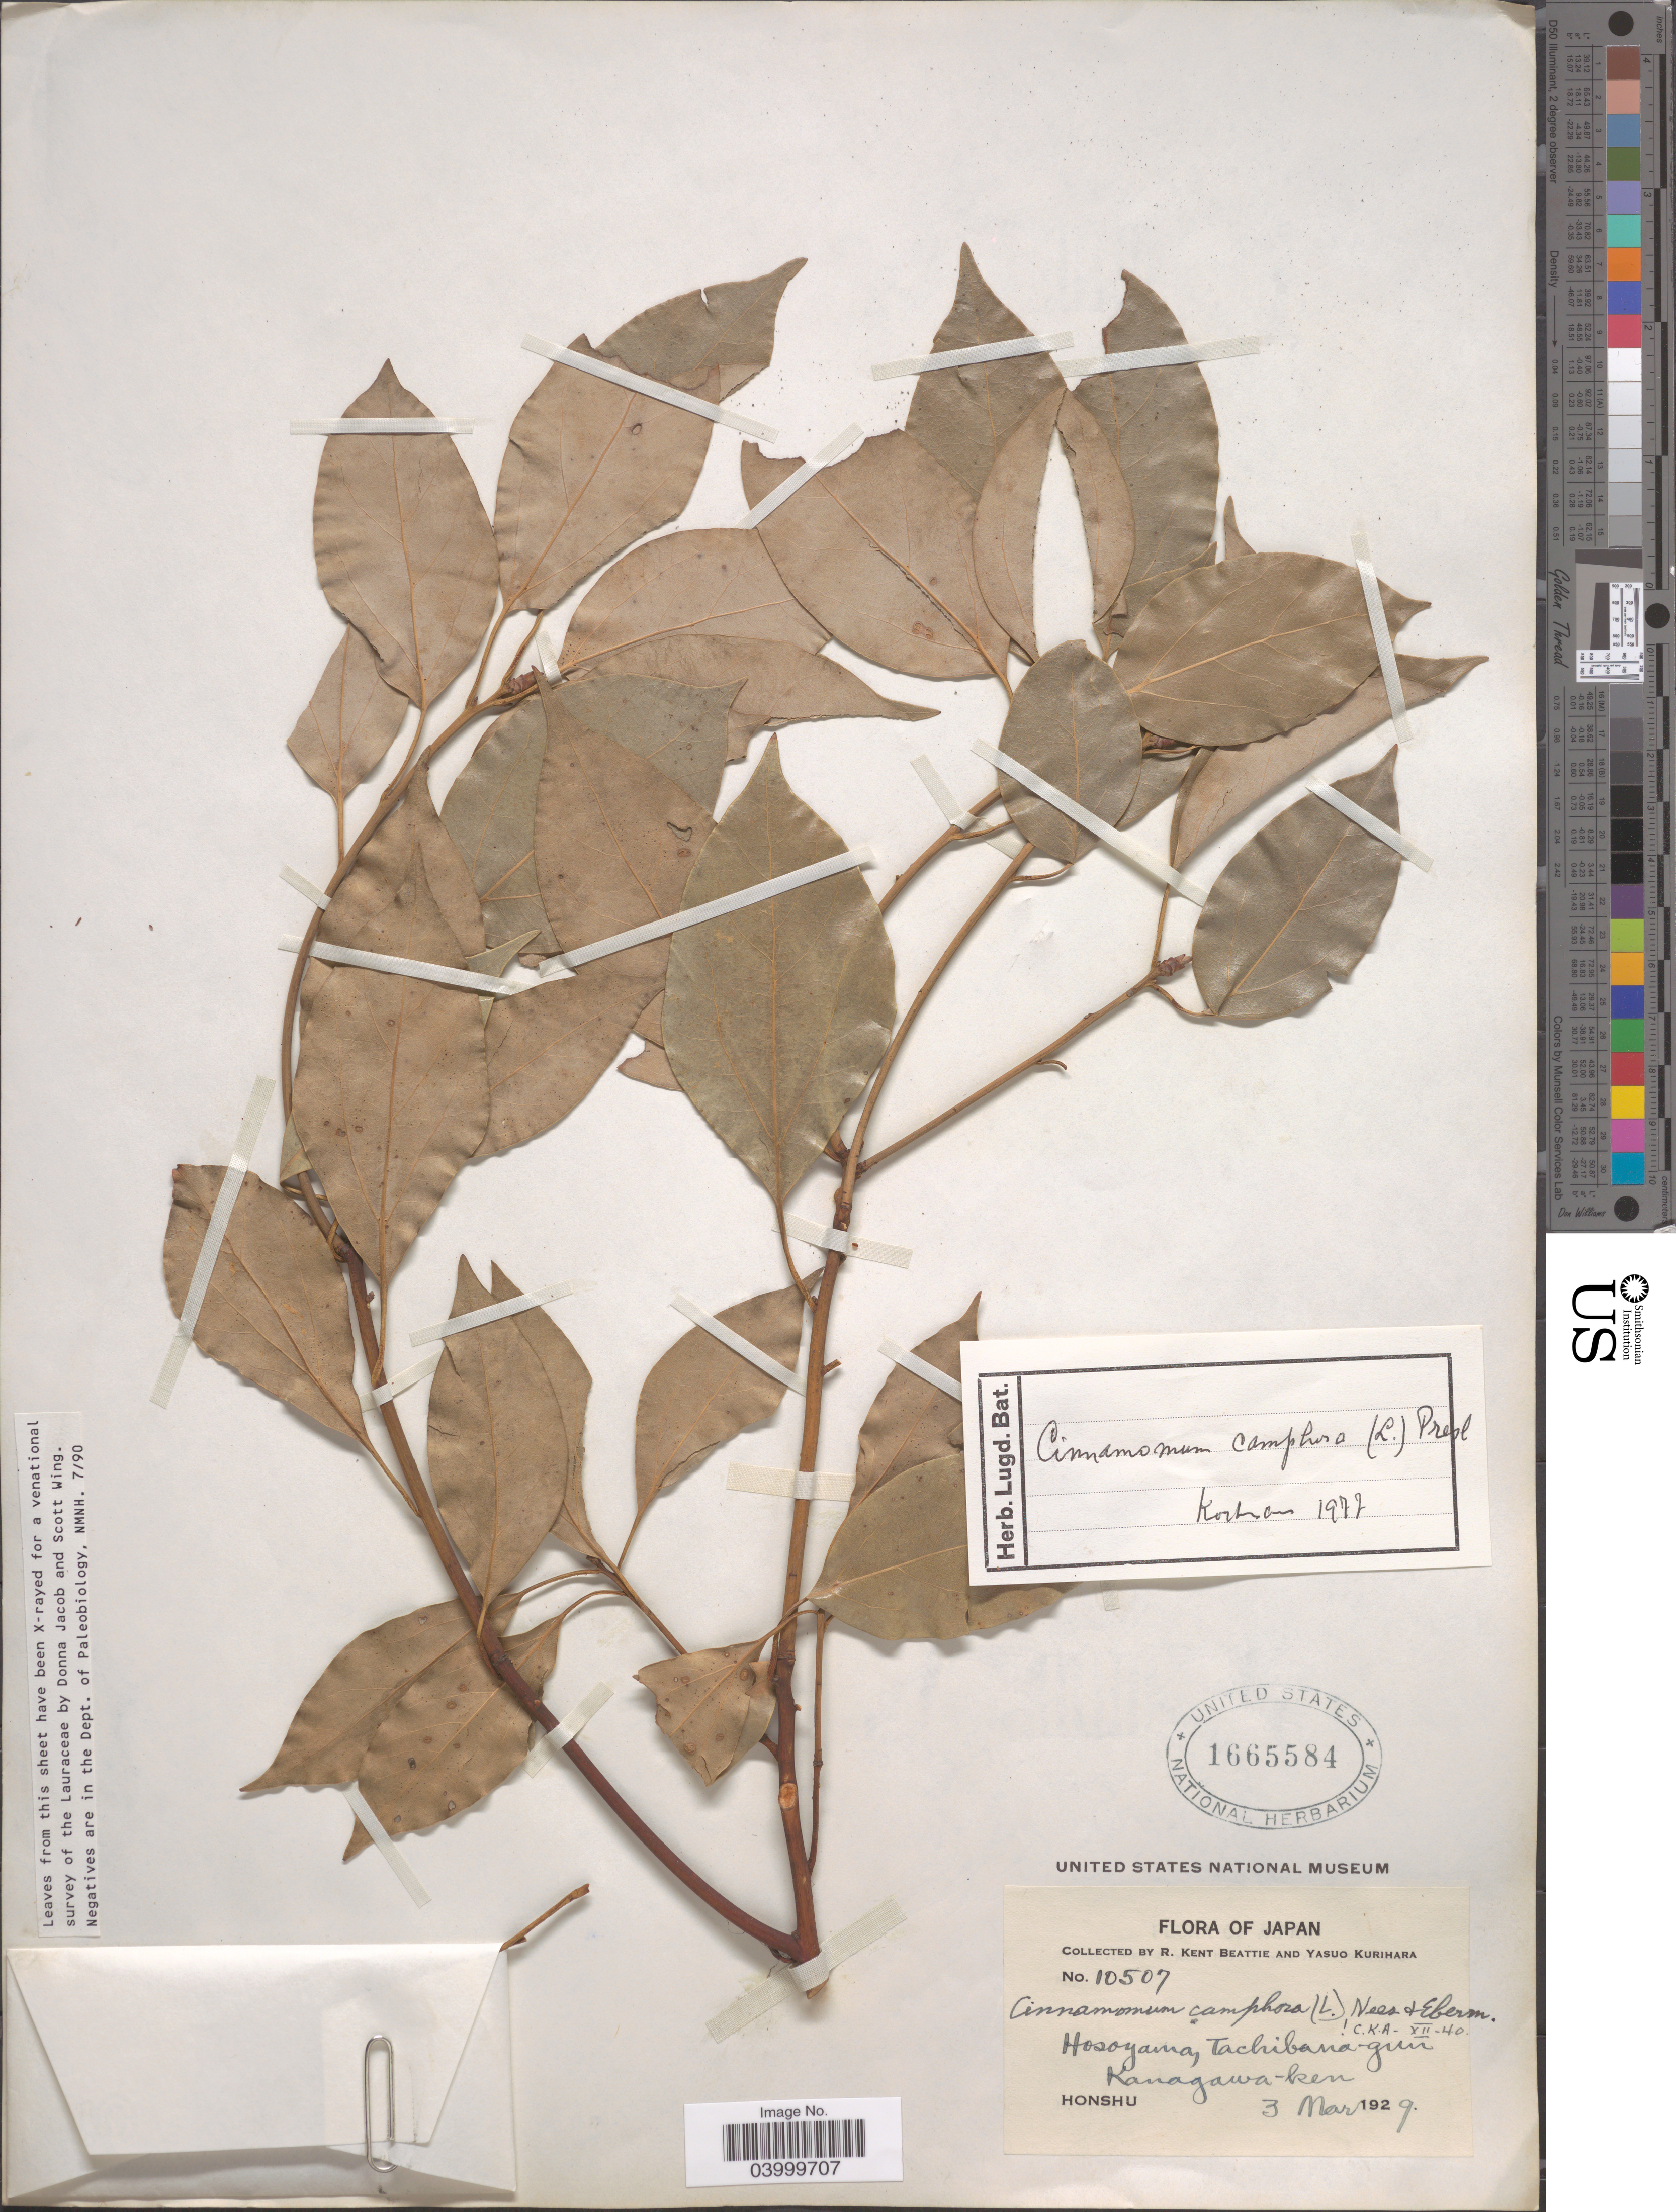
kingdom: Plantae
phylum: Tracheophyta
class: Magnoliopsida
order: Laurales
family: Lauraceae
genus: Cinnamomum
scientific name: Cinnamomum camphora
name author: (L.) J. Presl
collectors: R. K. Beattie & Y. Kurihara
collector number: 10507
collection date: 1929-03-03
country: Japan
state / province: Kanagawa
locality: Hosoyama, Tachibana-gun. Kanagawa-ken. Honshu.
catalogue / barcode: US 1665584